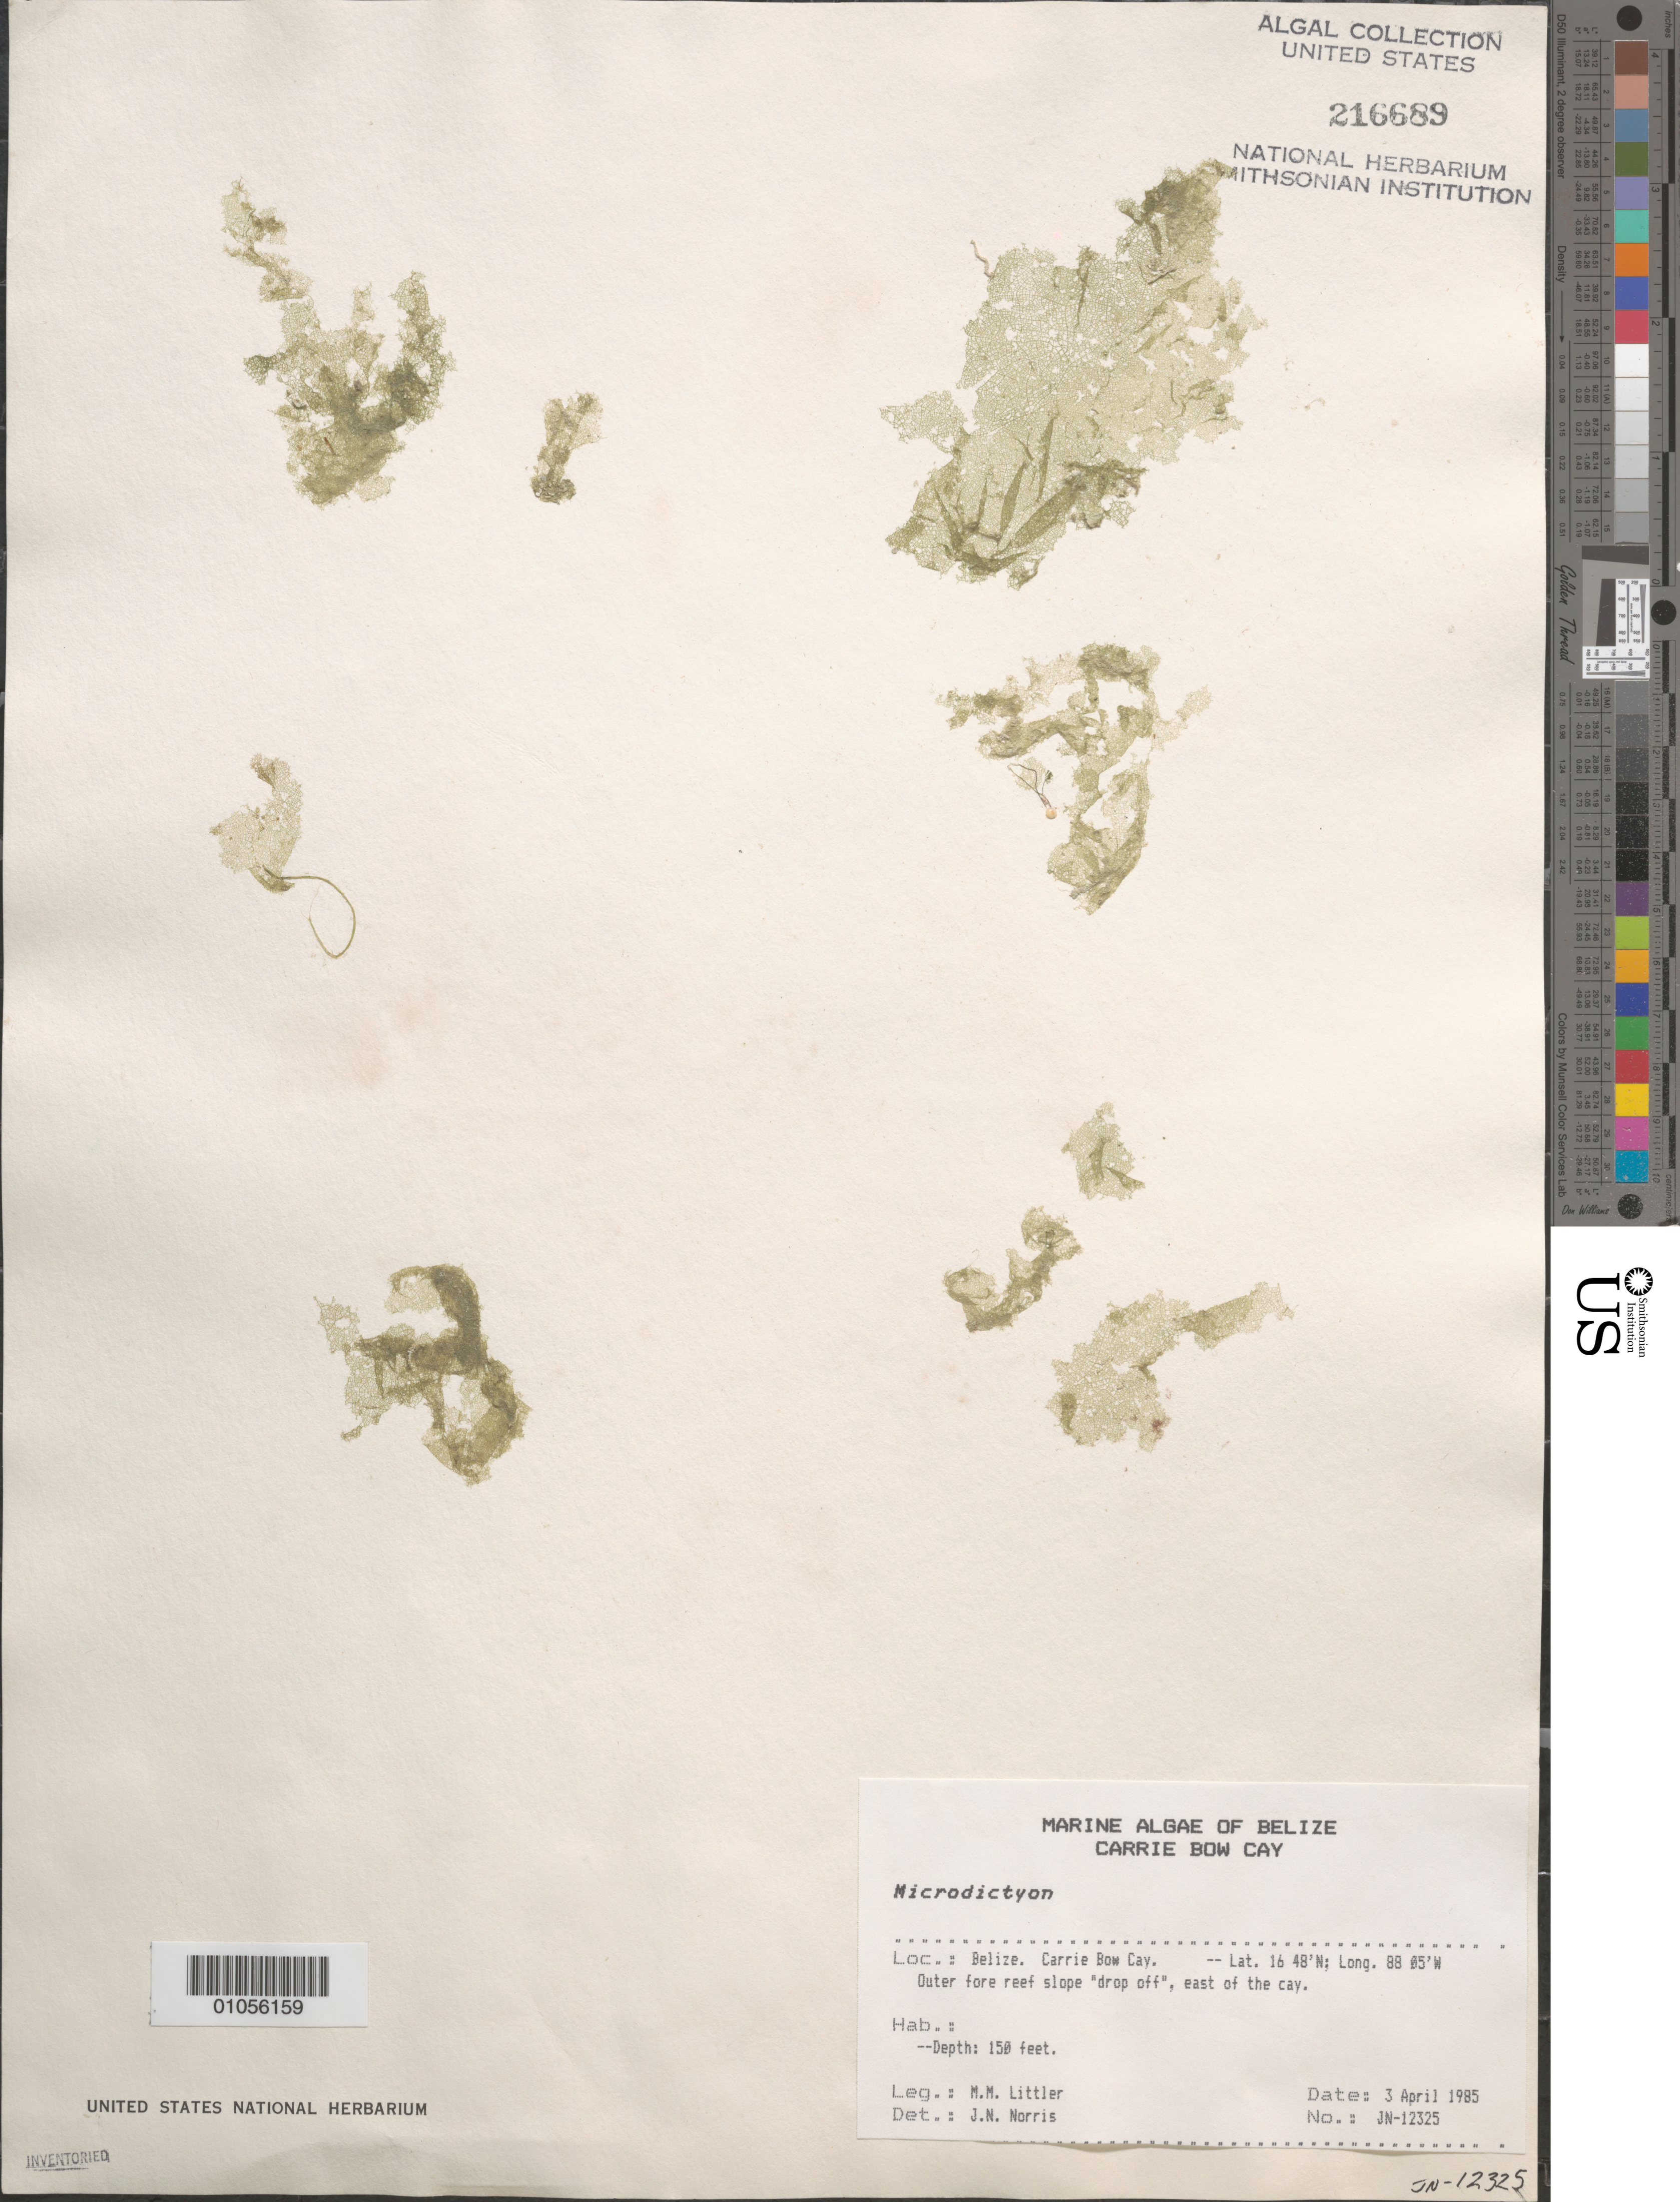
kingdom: Plantae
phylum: Chlorophyta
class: Ulvophyceae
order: Cladophorales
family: Anadyomenaceae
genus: Microdictyon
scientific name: Microdictyon sp.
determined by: Norris, James N.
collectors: M. M. Littler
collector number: JN-12325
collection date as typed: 03 Apr 1985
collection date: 1985-04-03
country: Belize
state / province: Stann Creek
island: Carrie Bow Cay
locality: Outer fore reef slope "drop off", east of Carrie Bow Cay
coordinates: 16 48'N, 88 05'W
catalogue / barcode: US 216689